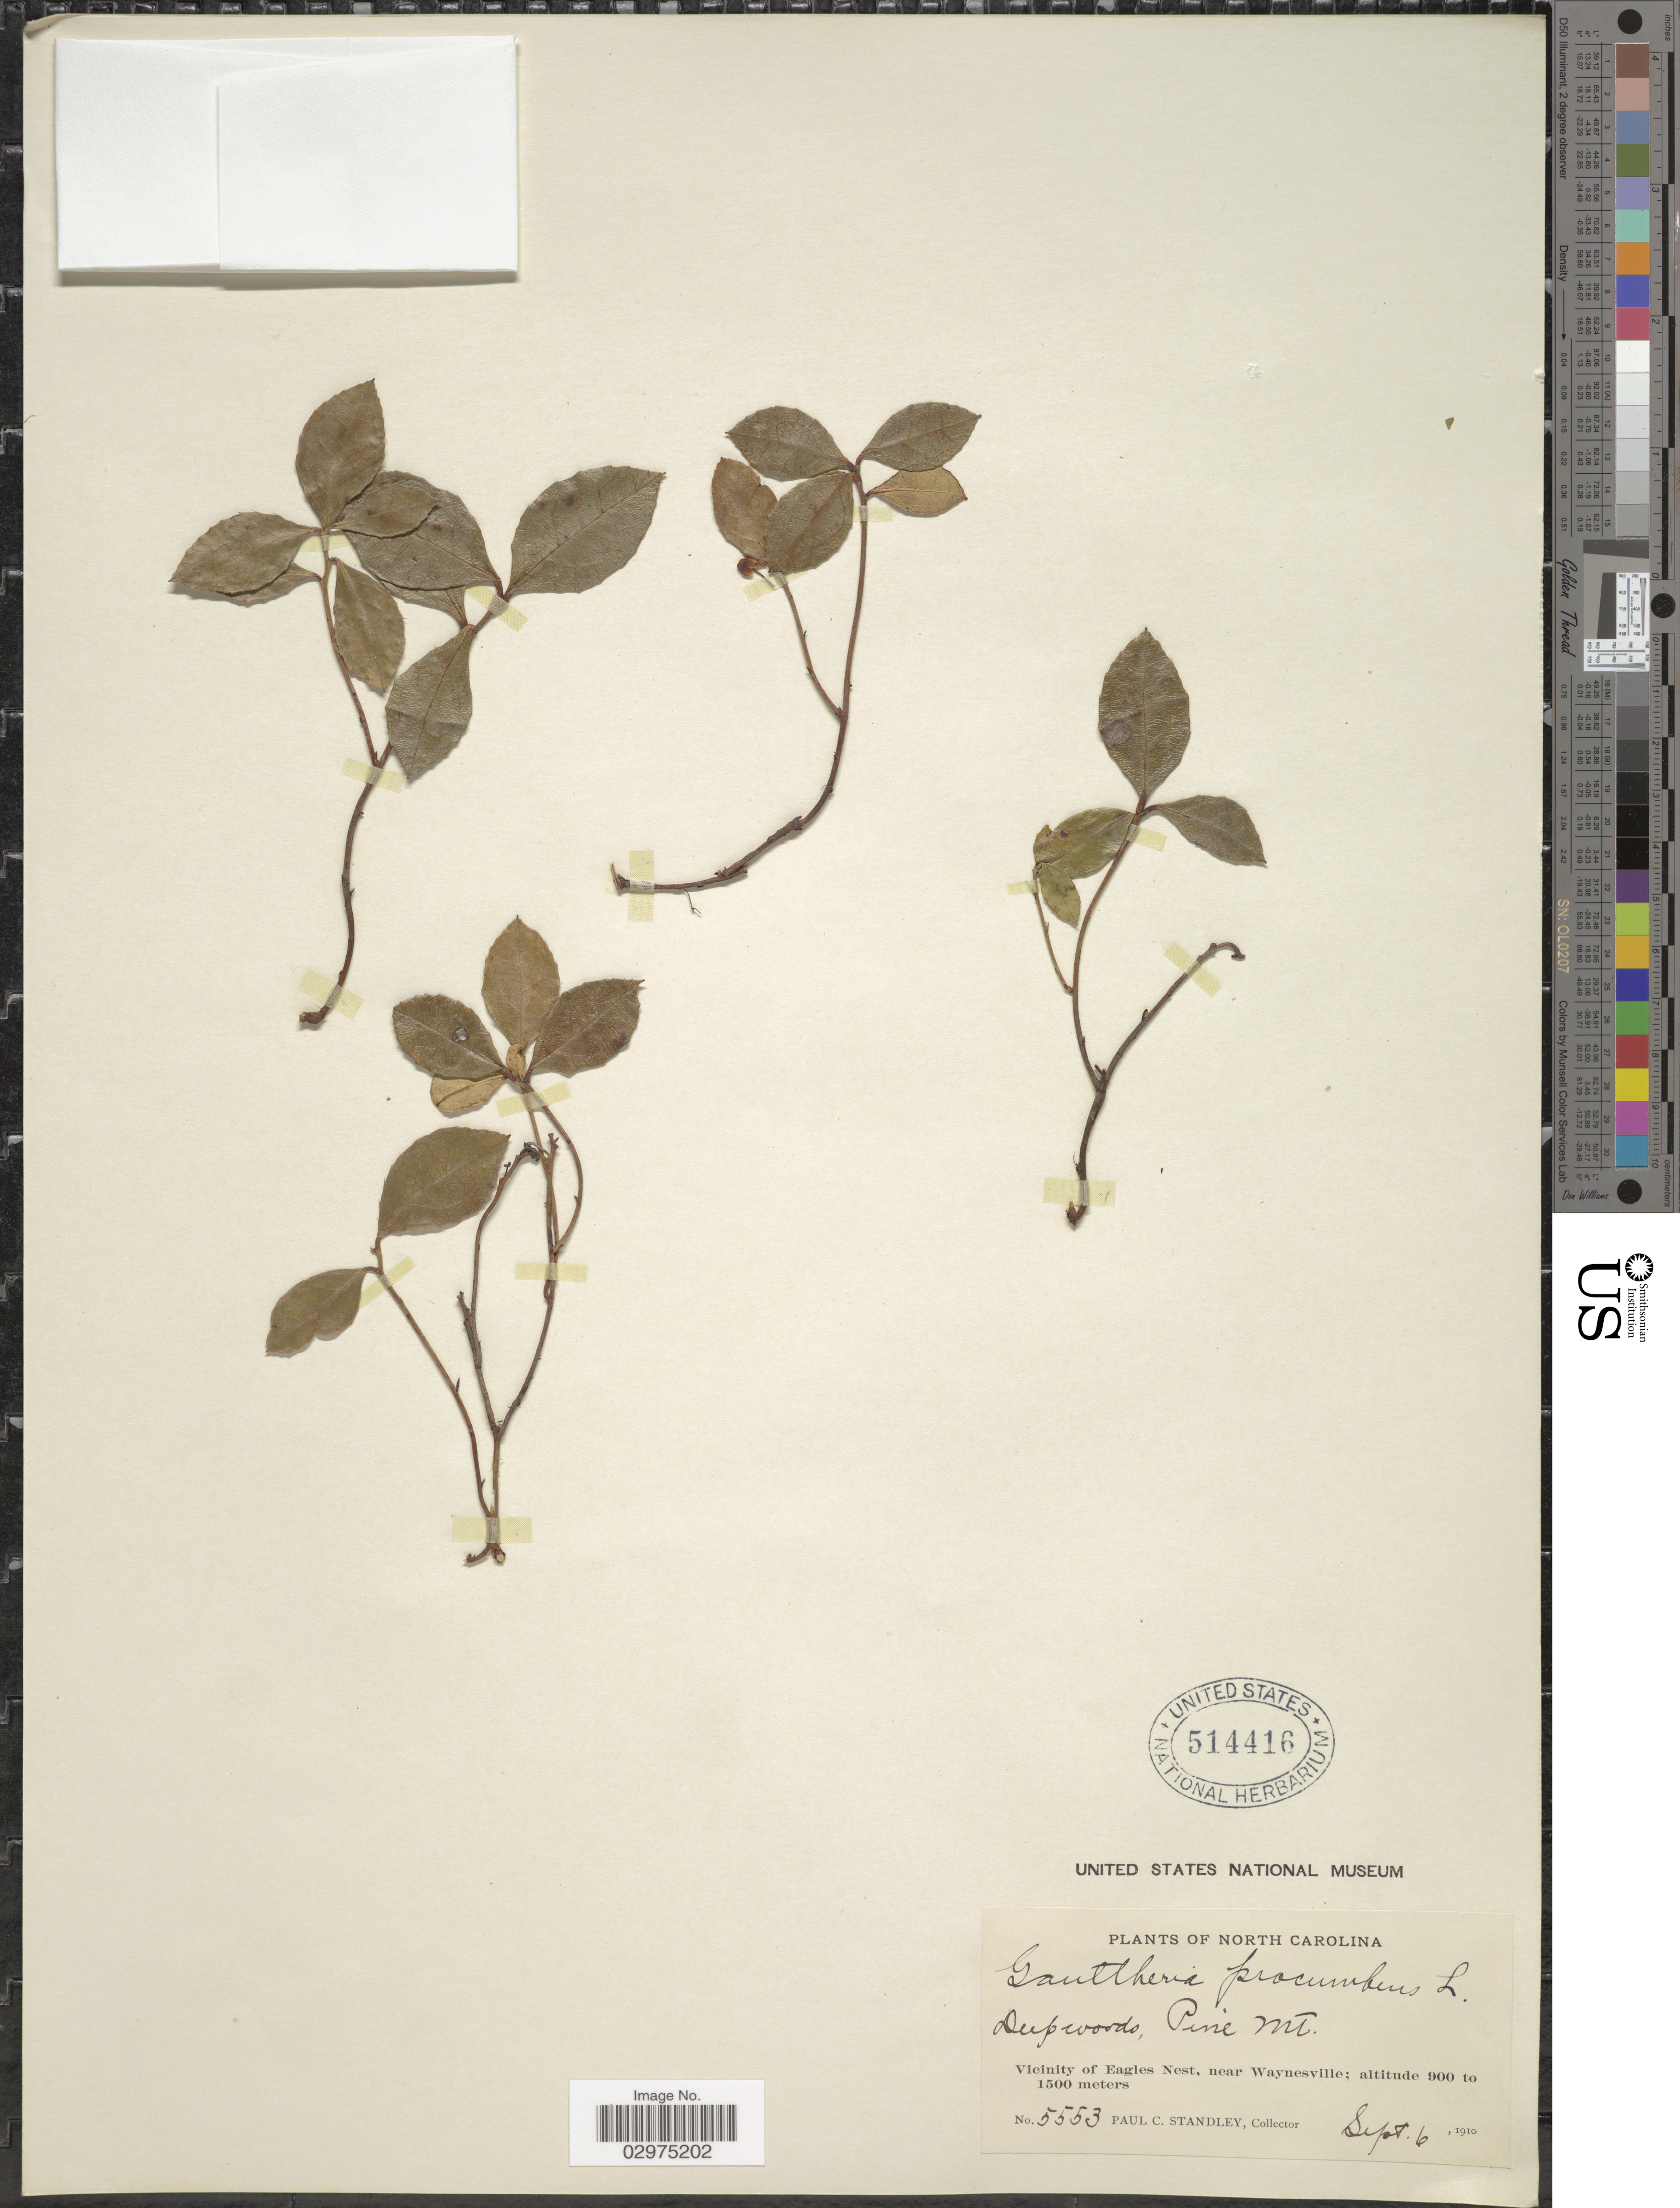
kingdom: Plantae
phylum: Tracheophyta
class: Magnoliopsida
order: Ericales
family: Ericaceae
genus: Gaultheria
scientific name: Gaultheria procumbens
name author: L.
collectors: P. C. Standley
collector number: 5553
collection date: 1910-09-06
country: United States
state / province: North Carolina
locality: Pine Mt. Vicinity of Eagles Nest, near Waynesville.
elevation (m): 900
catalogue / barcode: US 514416